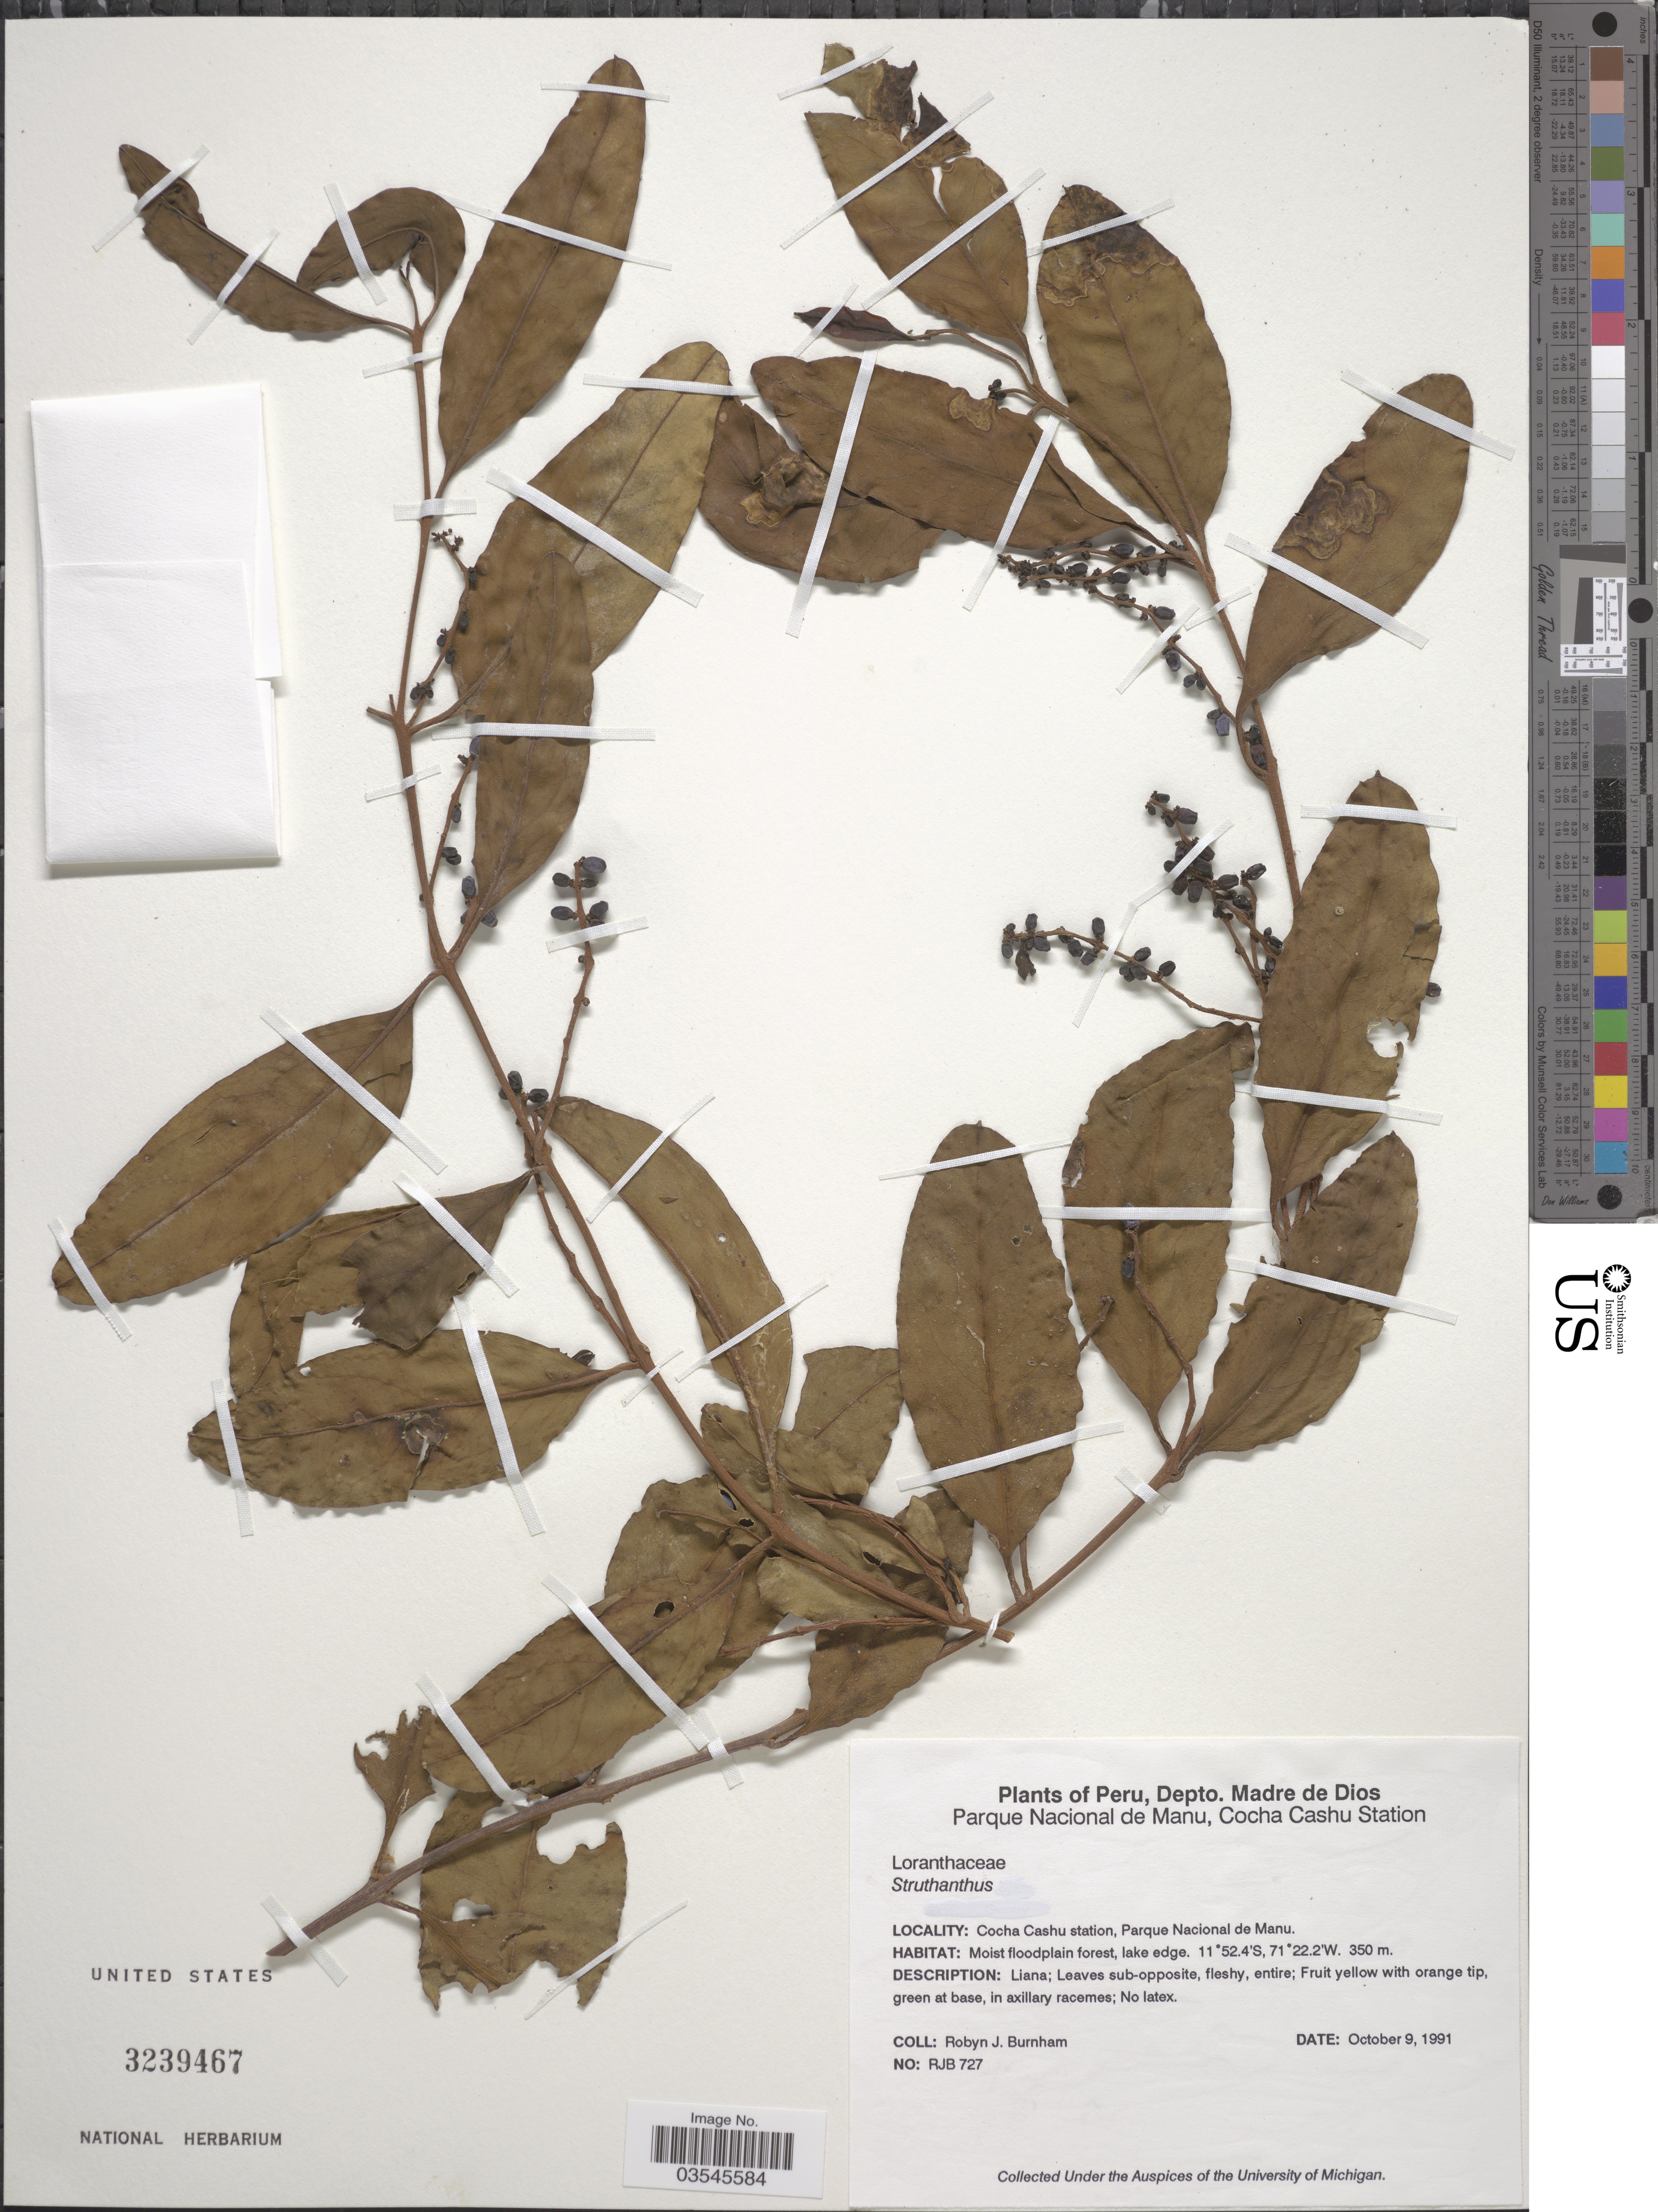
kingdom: Plantae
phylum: Tracheophyta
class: Magnoliopsida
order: Santalales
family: Loranthaceae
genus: Struthanthus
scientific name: Struthanthus sp.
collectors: R. J. Burnham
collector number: RJB727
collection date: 1991-10-09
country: Peru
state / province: Madre de Dios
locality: Depto. Madre de Dios. Parque Nacional de Manu, Cocha Cashu Station.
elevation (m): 350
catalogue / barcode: US 3239467